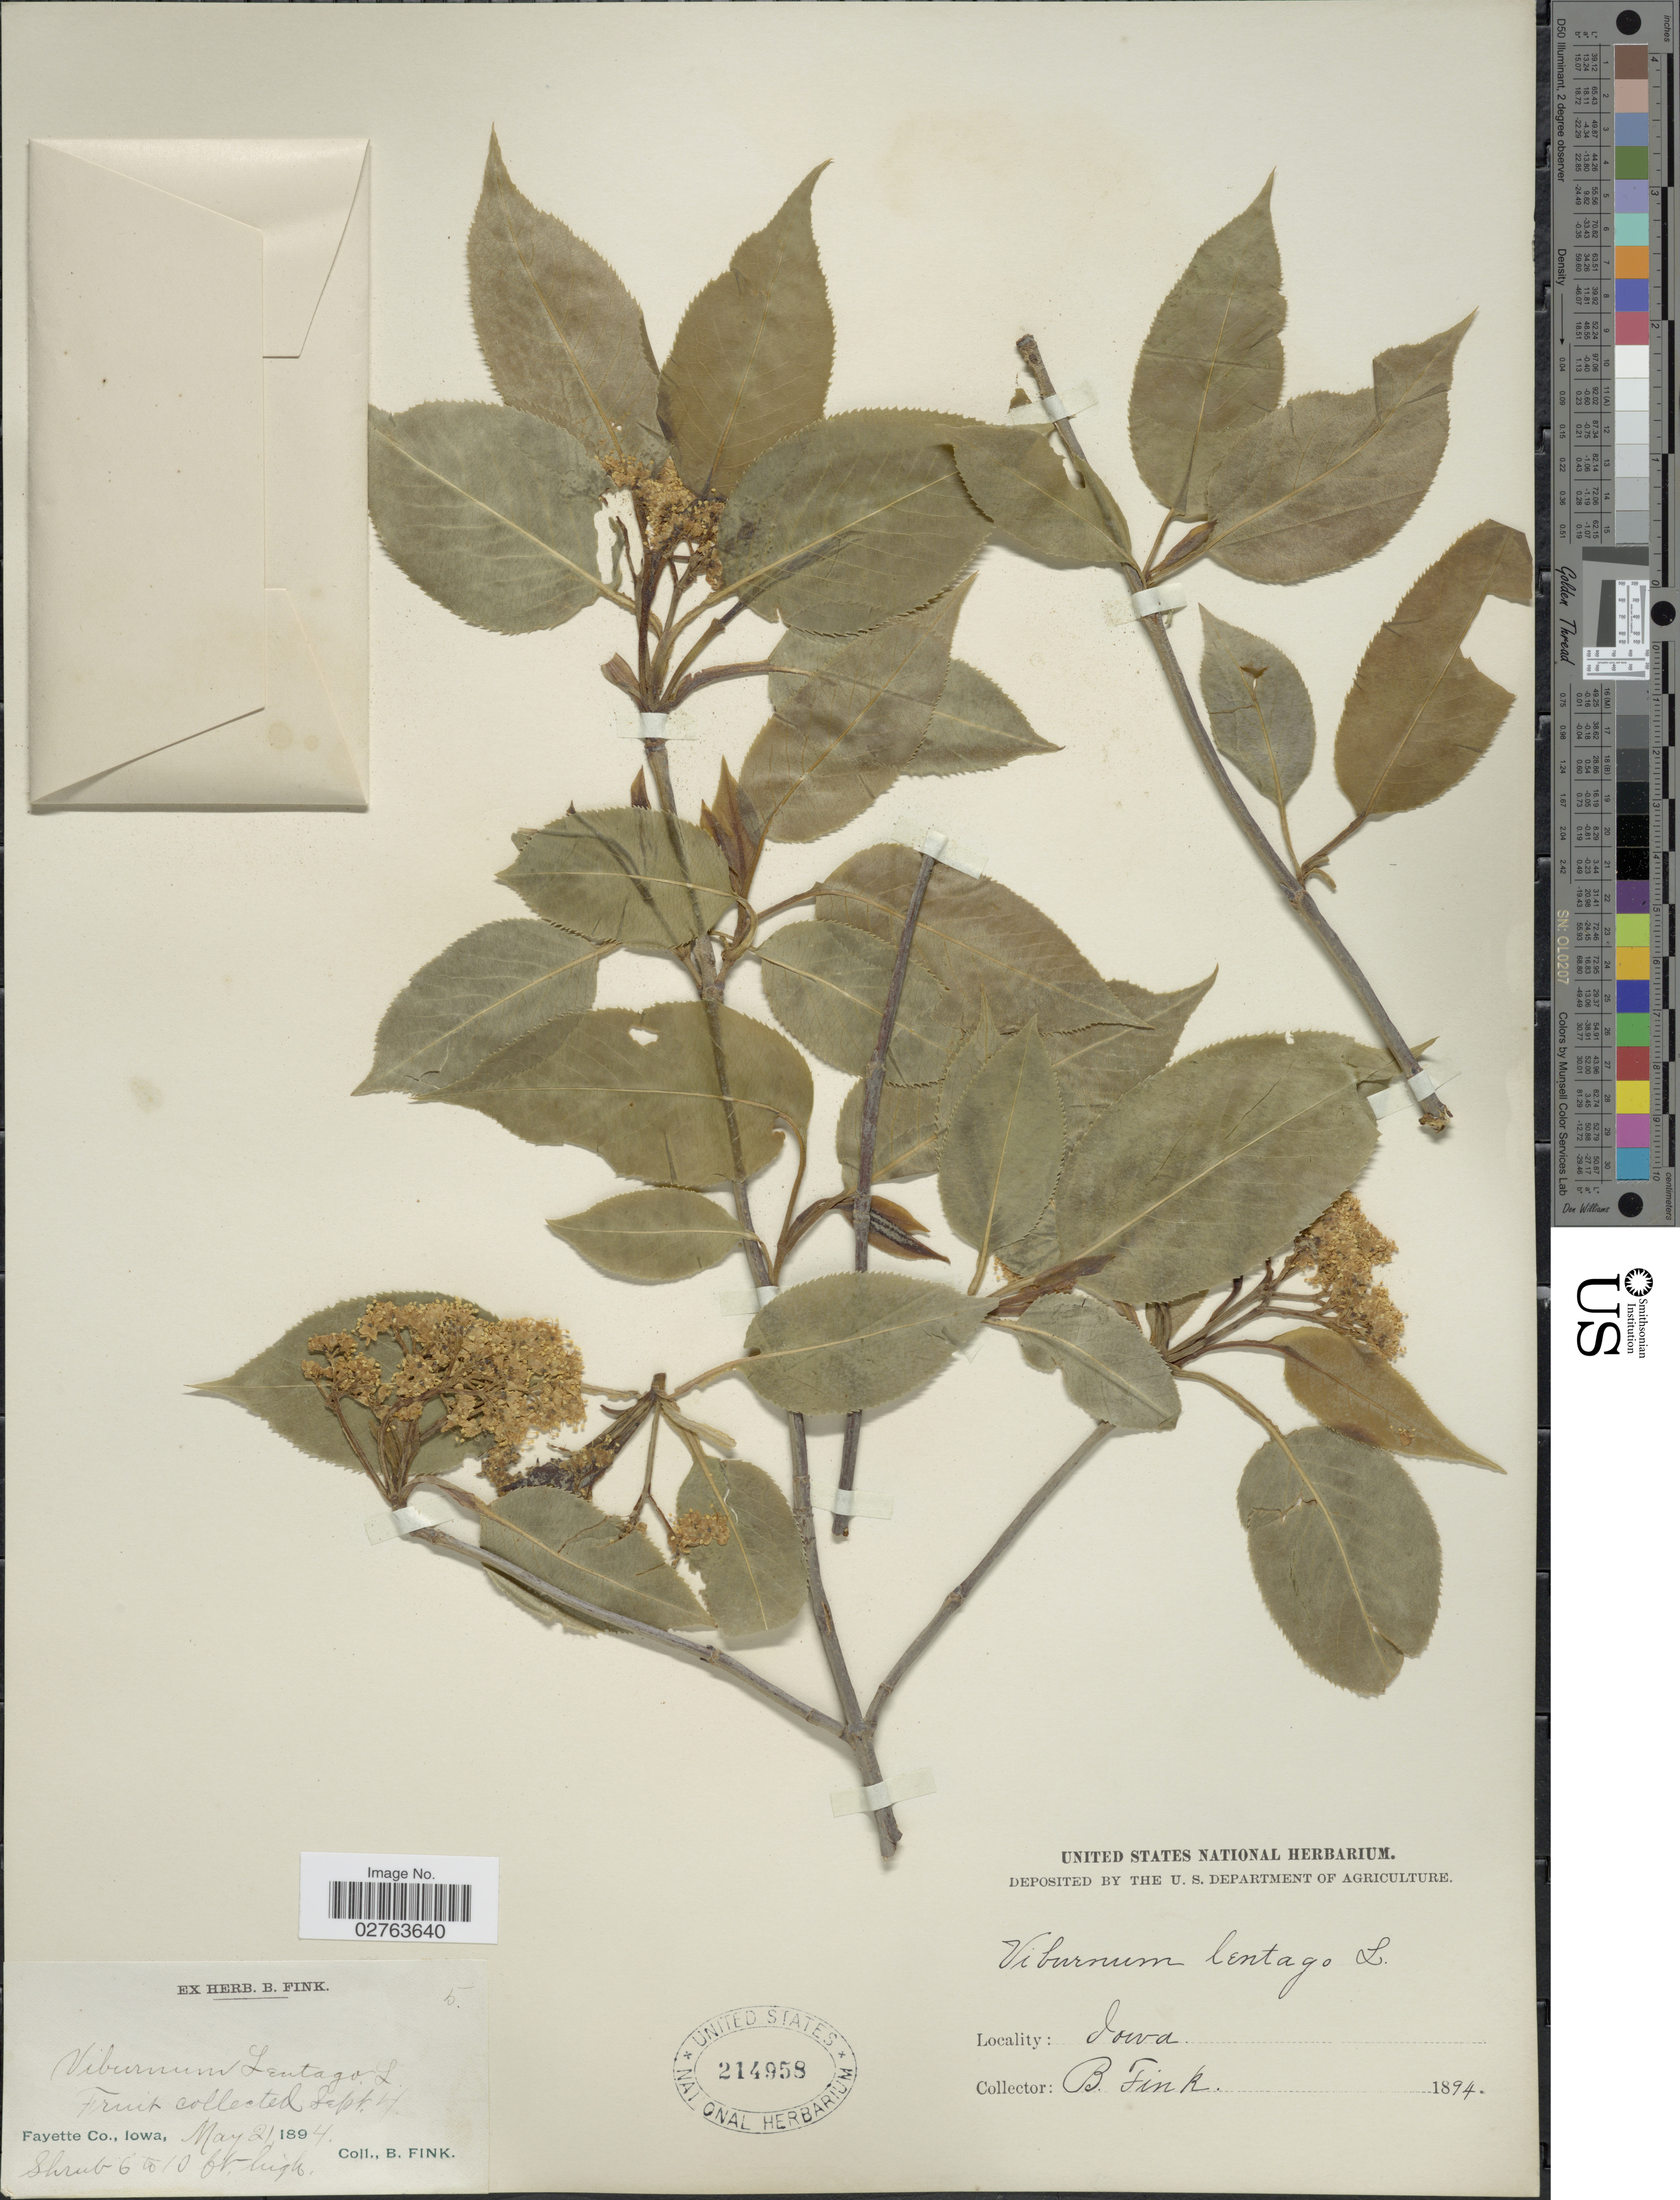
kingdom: Plantae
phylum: Tracheophyta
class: Magnoliopsida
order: Dipsacales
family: Viburnaceae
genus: Viburnum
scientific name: Viburnum lentago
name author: L.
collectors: B. Fink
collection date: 1894-05-21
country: United States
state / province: Iowa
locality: Fayette Co.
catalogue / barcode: US 214958